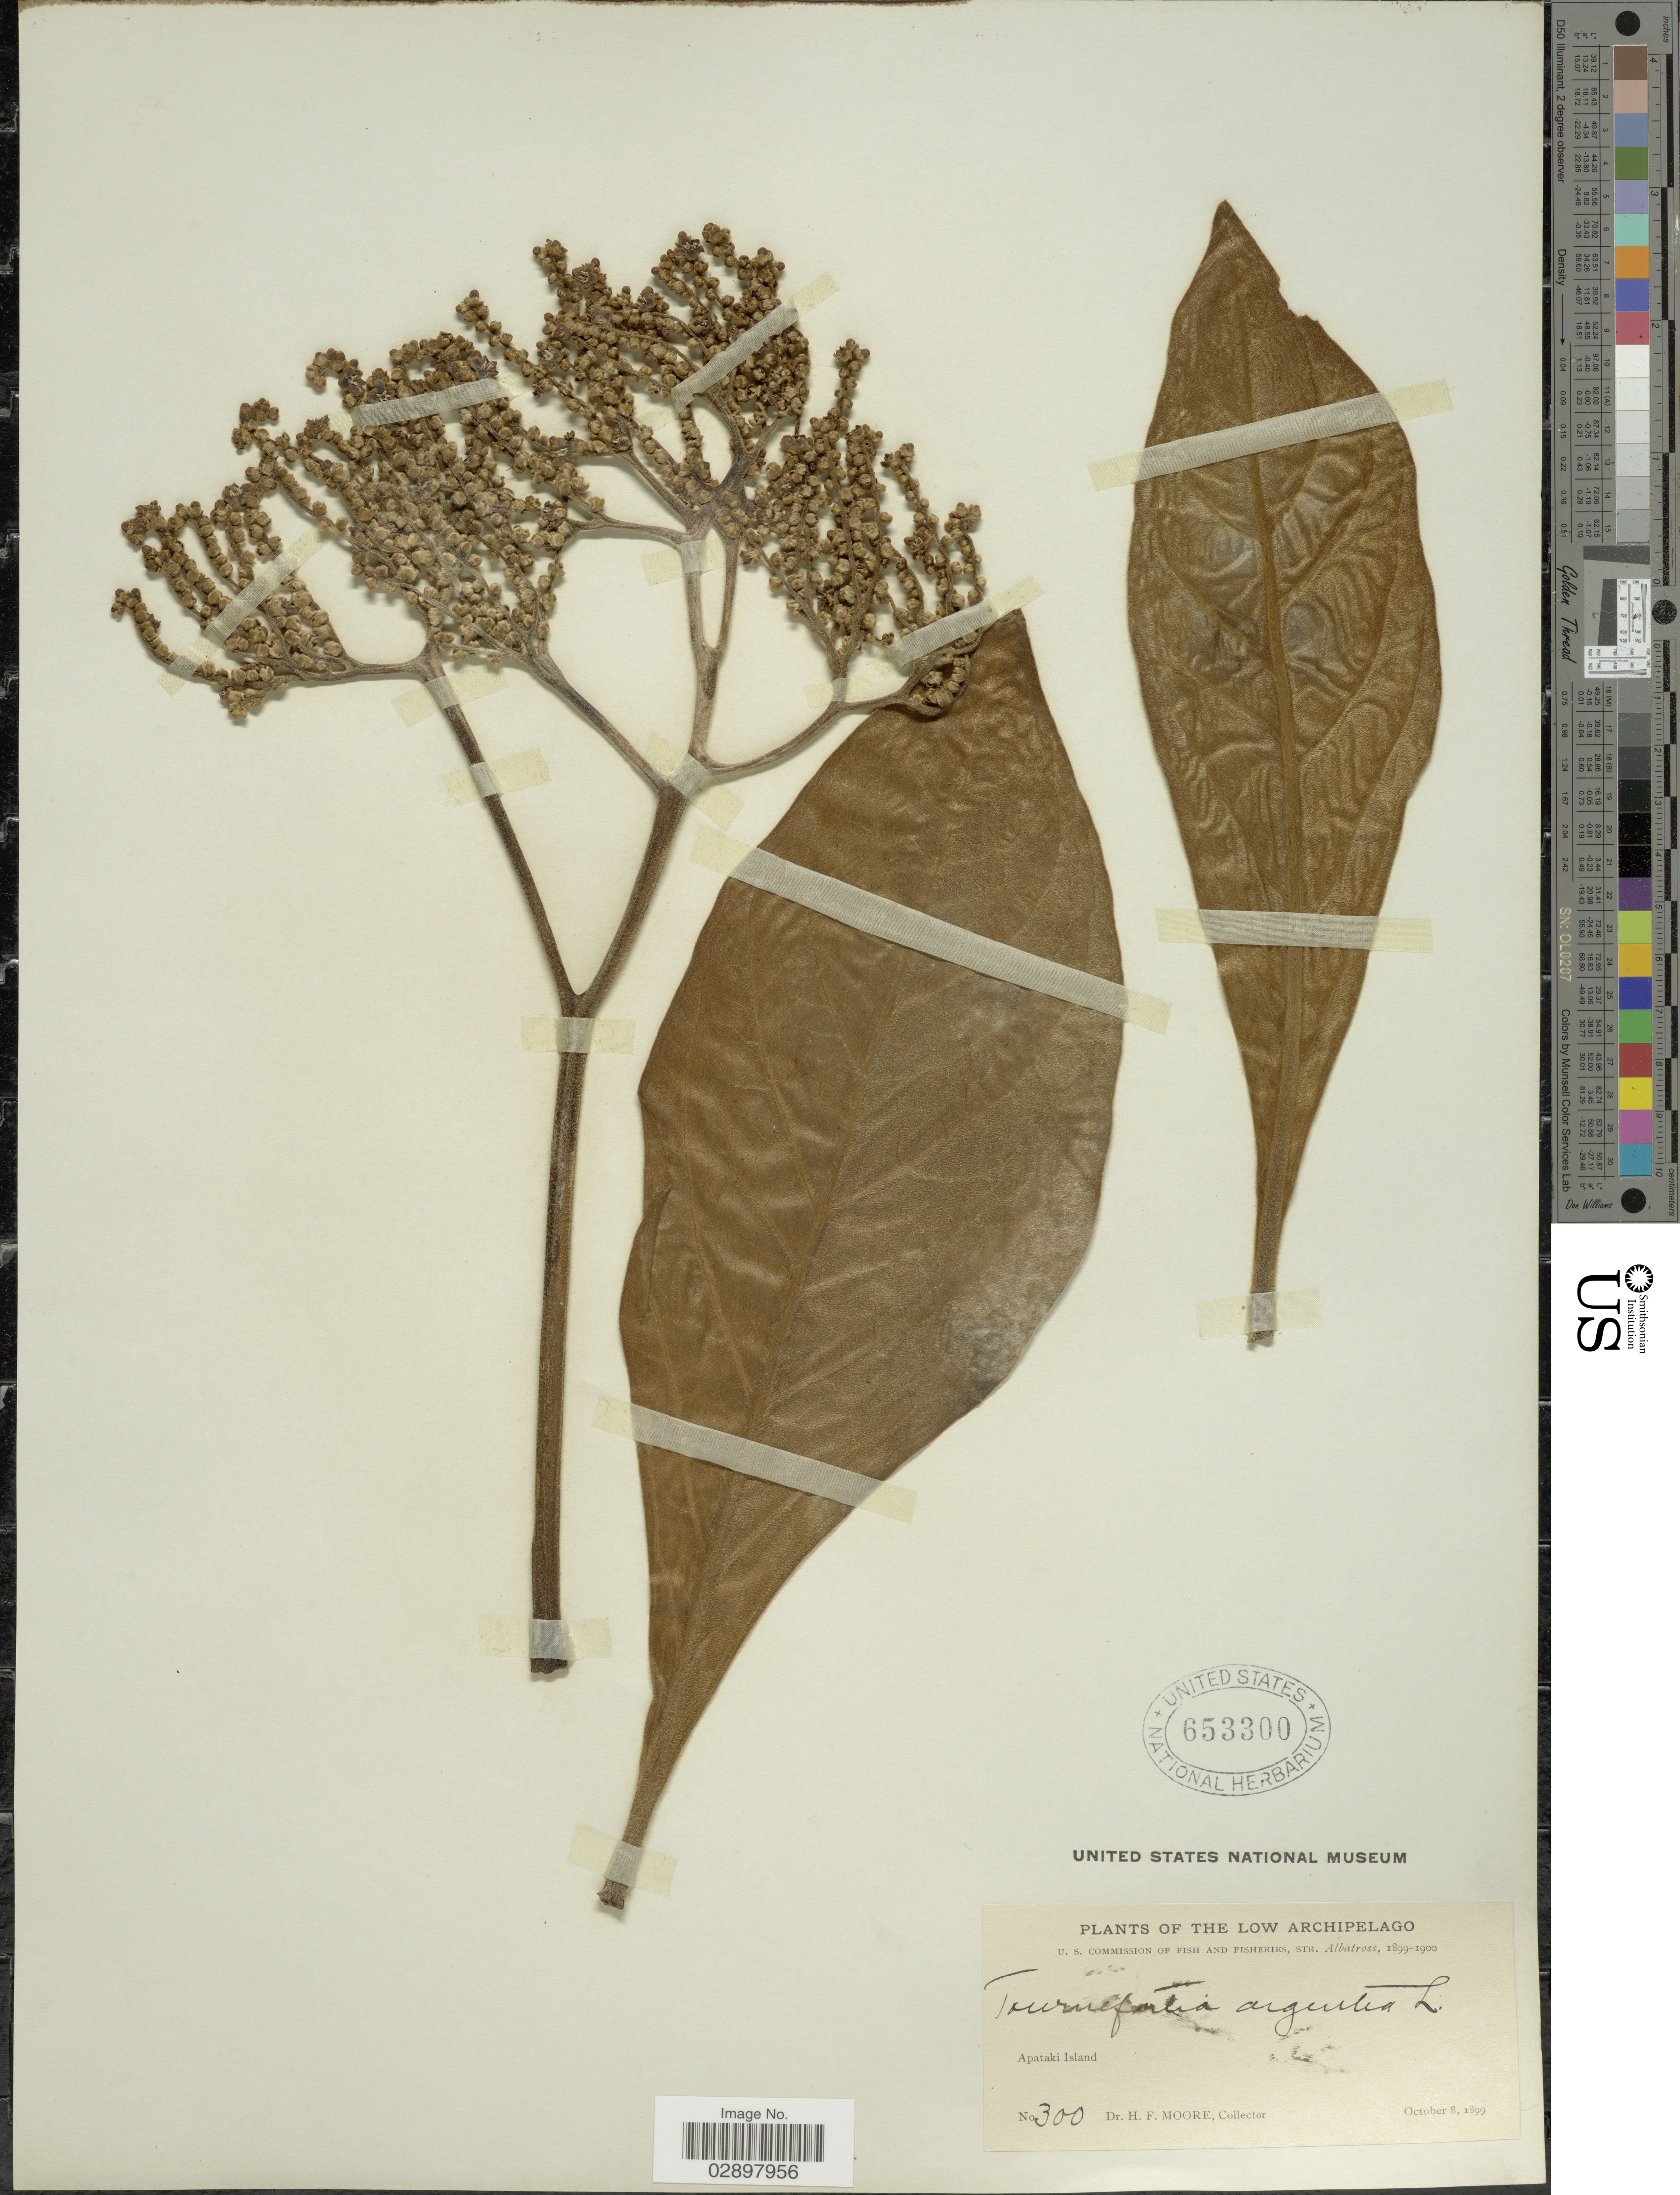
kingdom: Plantae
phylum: Tracheophyta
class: Magnoliopsida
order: Boraginales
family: Heliotropiaceae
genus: Heliotropium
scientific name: Heliotropium arboreum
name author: (Blanco) Mabberley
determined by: Wagner, W. L., (BOT), Smithsonian Institution - National Museum of Natural History (UNITED STATES)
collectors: H. F. Moore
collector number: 300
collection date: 1899-10-08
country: French Polynesia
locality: Low Archipelago. Apataki Island.W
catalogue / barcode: US 653300